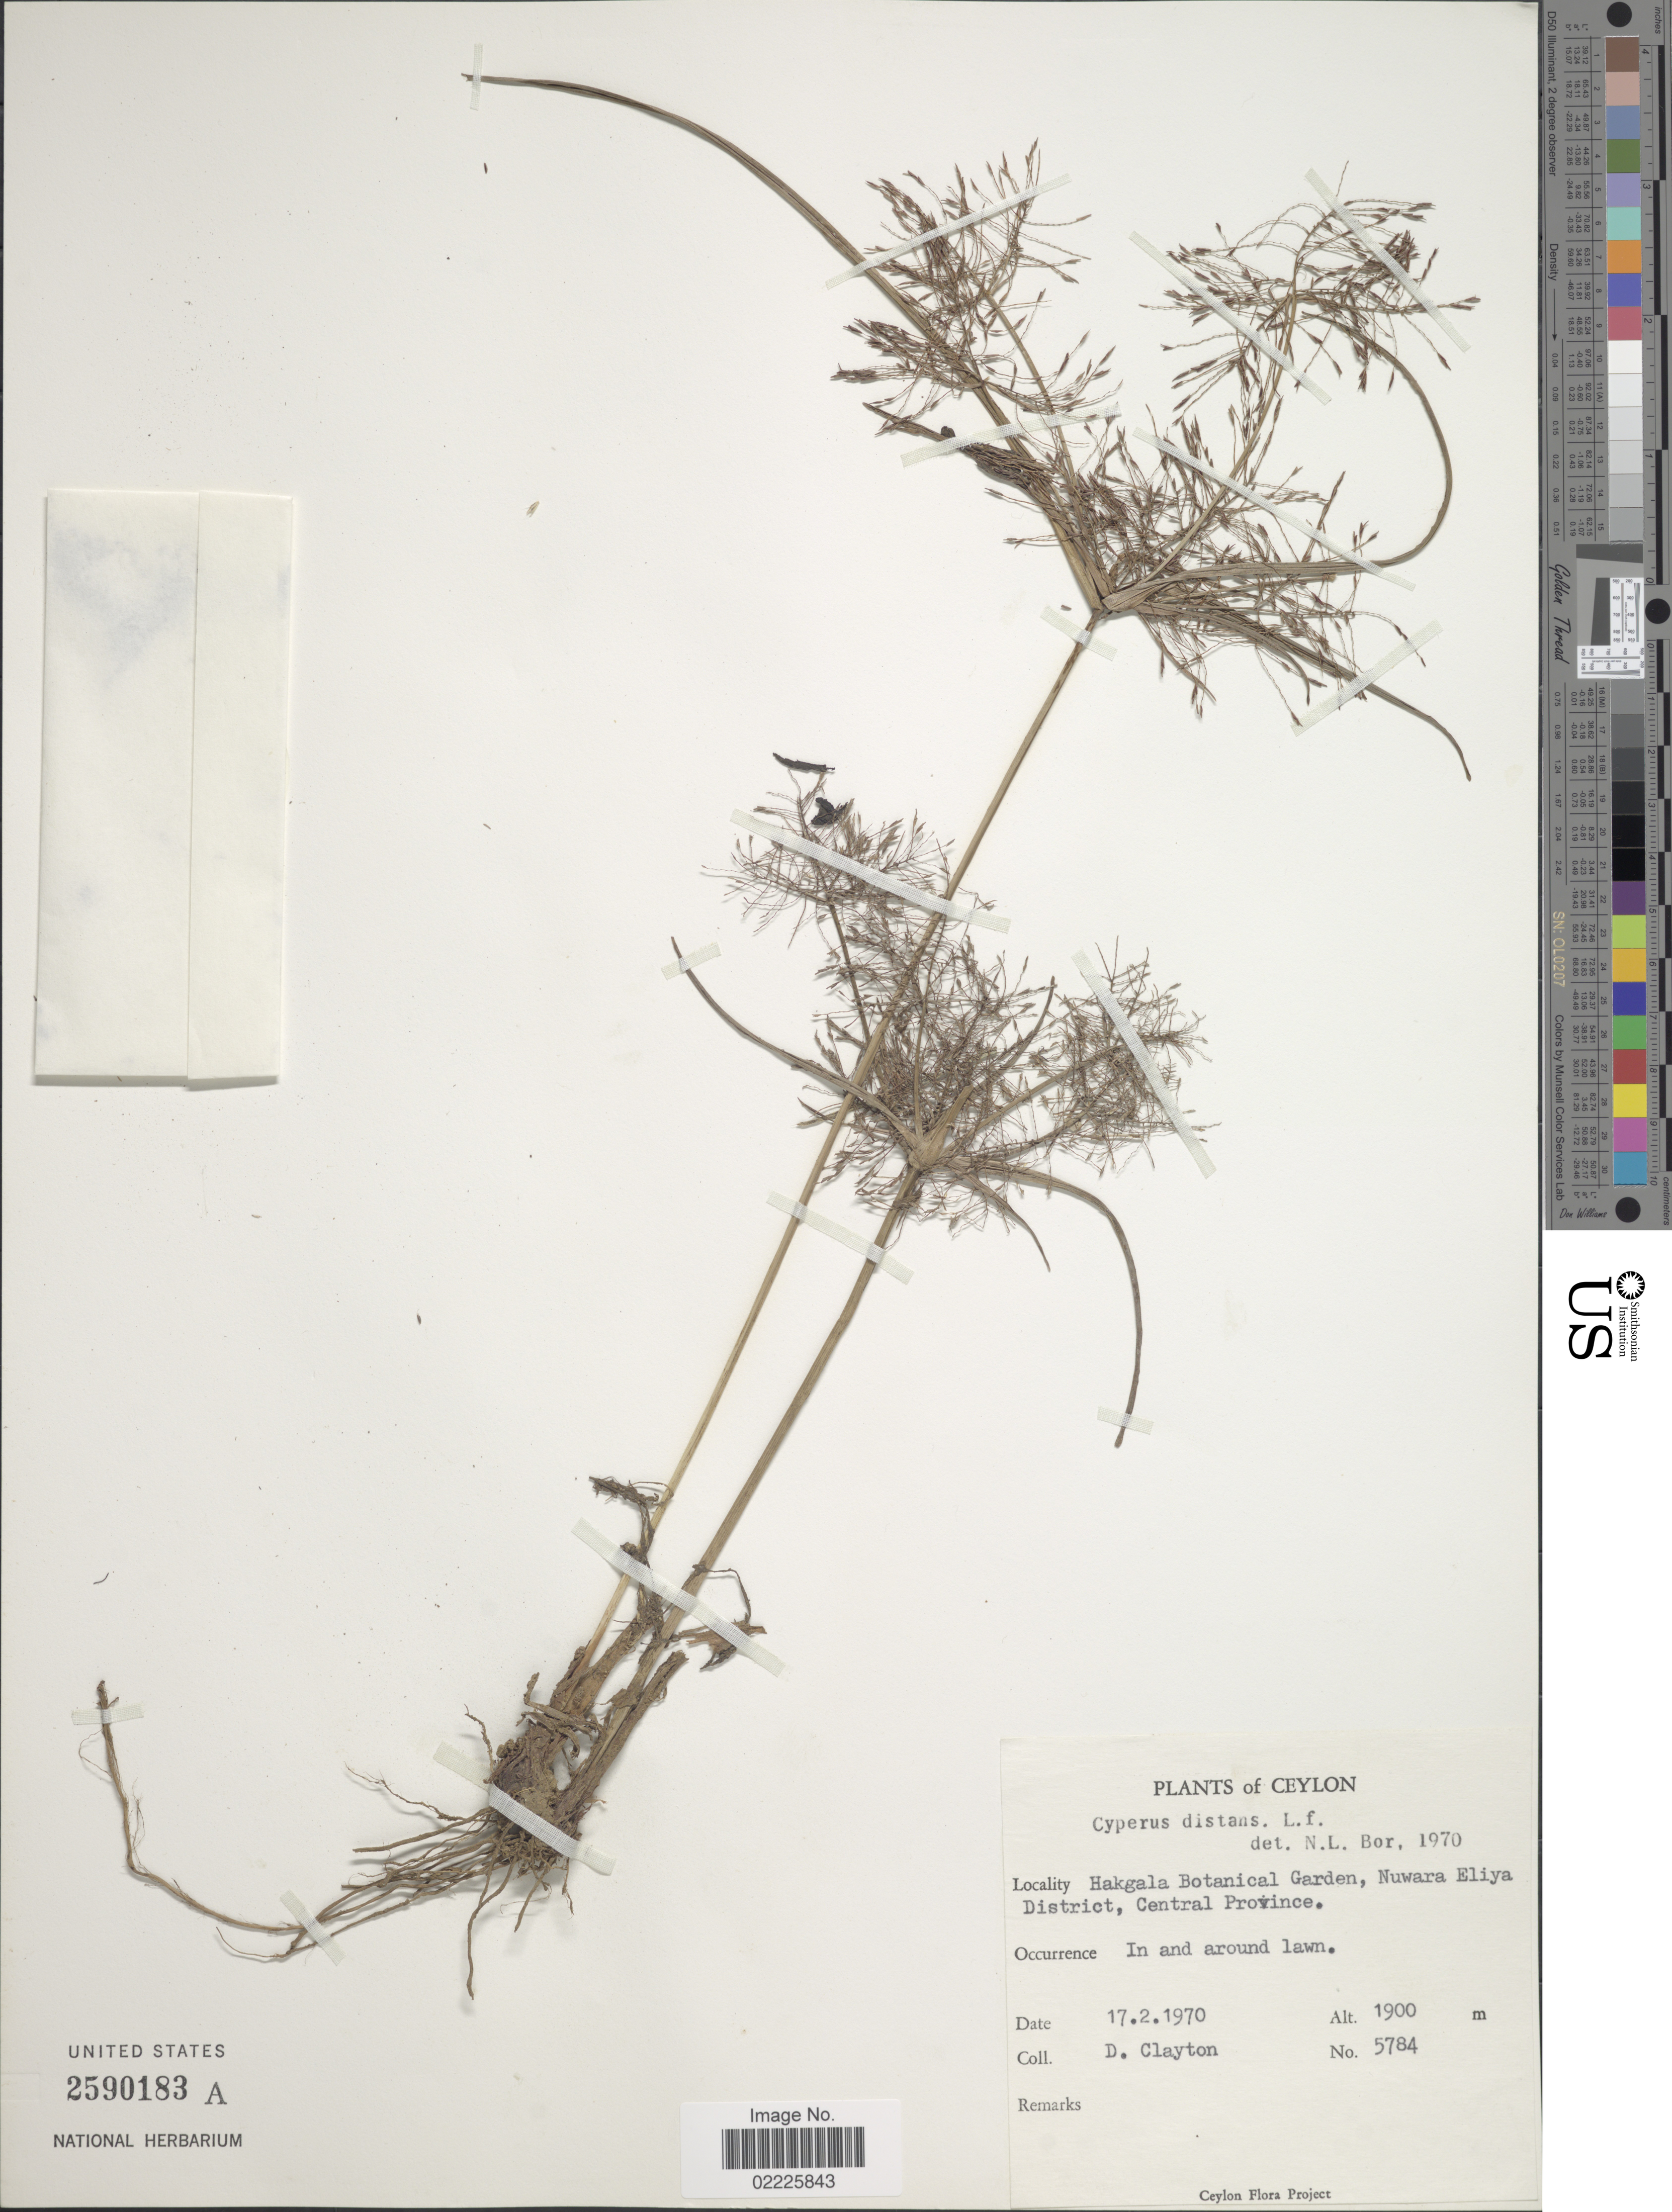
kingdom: Plantae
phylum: Tracheophyta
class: Liliopsida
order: Poales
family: Cyperaceae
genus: Cyperus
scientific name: Cyperus distans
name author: L. f.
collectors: D. Clayton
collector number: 5784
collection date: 1970-02-17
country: Sri Lanka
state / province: Central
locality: Ceylon, Hakgala Botanical Garden Nuwara Eliya District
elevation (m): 1900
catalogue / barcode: US 2590183A